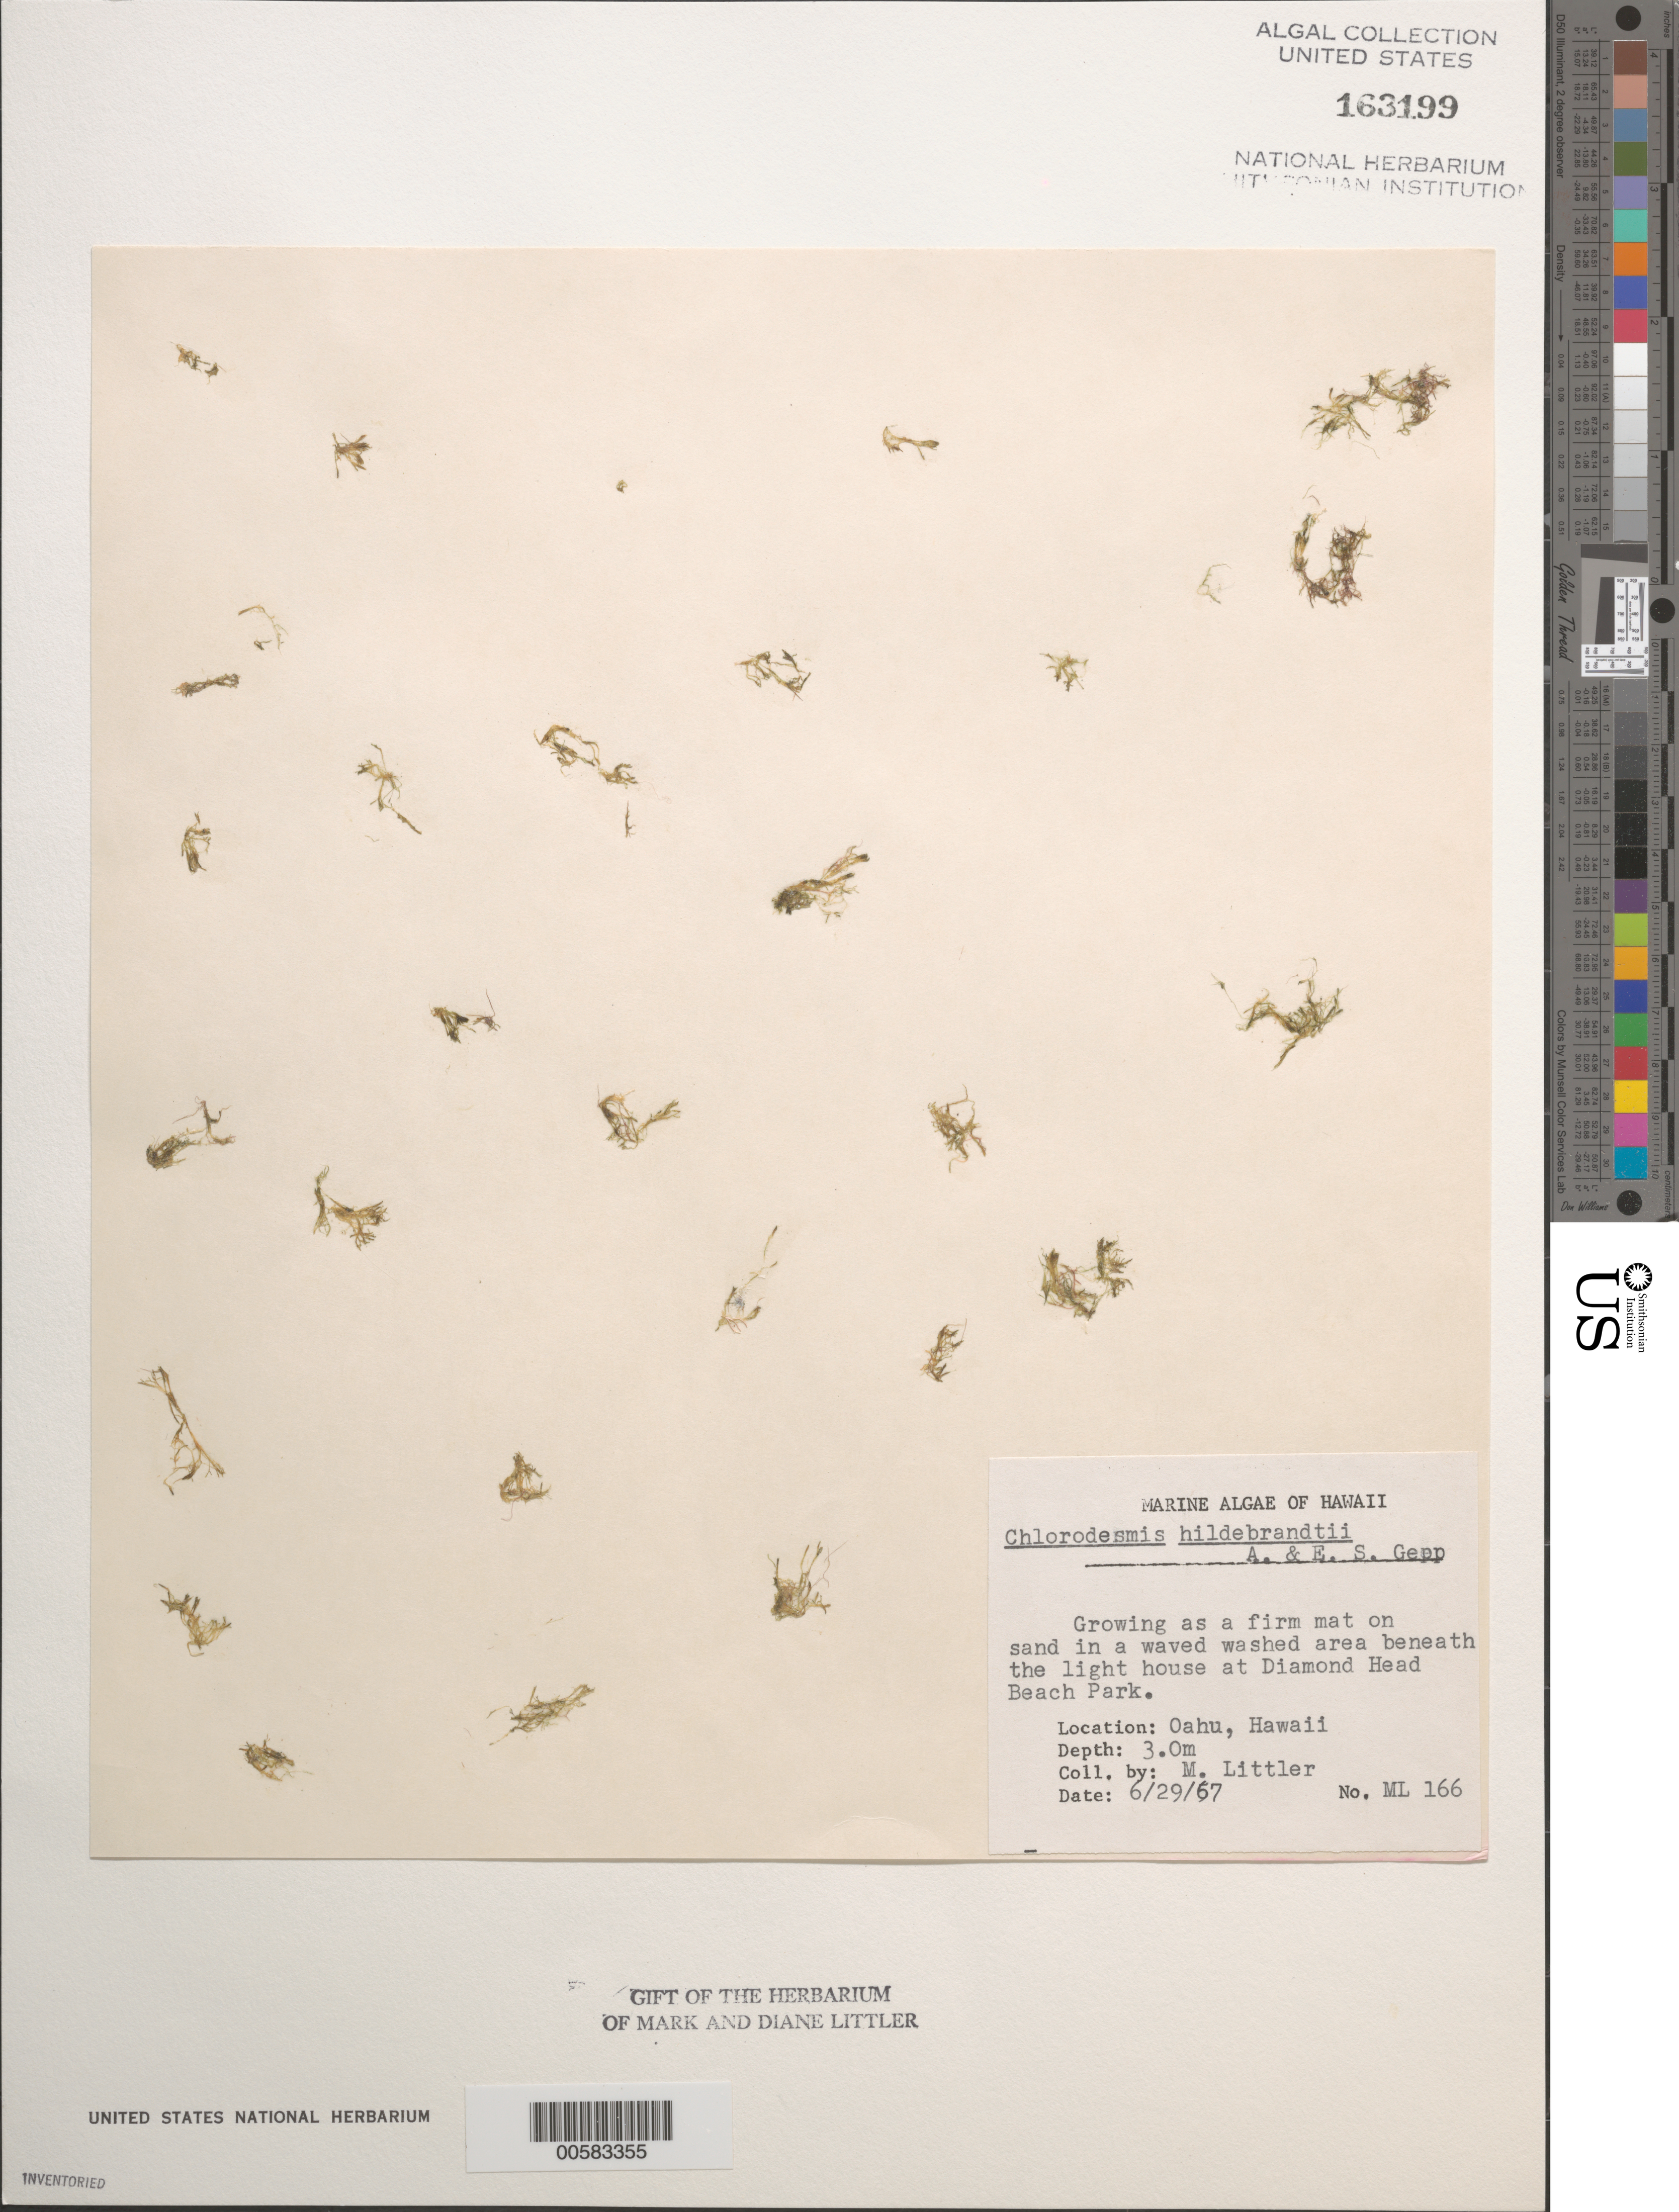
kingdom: Plantae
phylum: Chlorophyta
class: Ulvophyceae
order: Bryopsidales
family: Udoteaceae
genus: Chlorodesmis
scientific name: Chlorodesmis hildebrandtii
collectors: M. M. Littler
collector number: ML 166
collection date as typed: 29 Jun 1967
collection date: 1967-06-29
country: United States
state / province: Hawaii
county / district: Honolulu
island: Oahu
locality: Kahe Diamond Head Beach Park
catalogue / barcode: US 163199